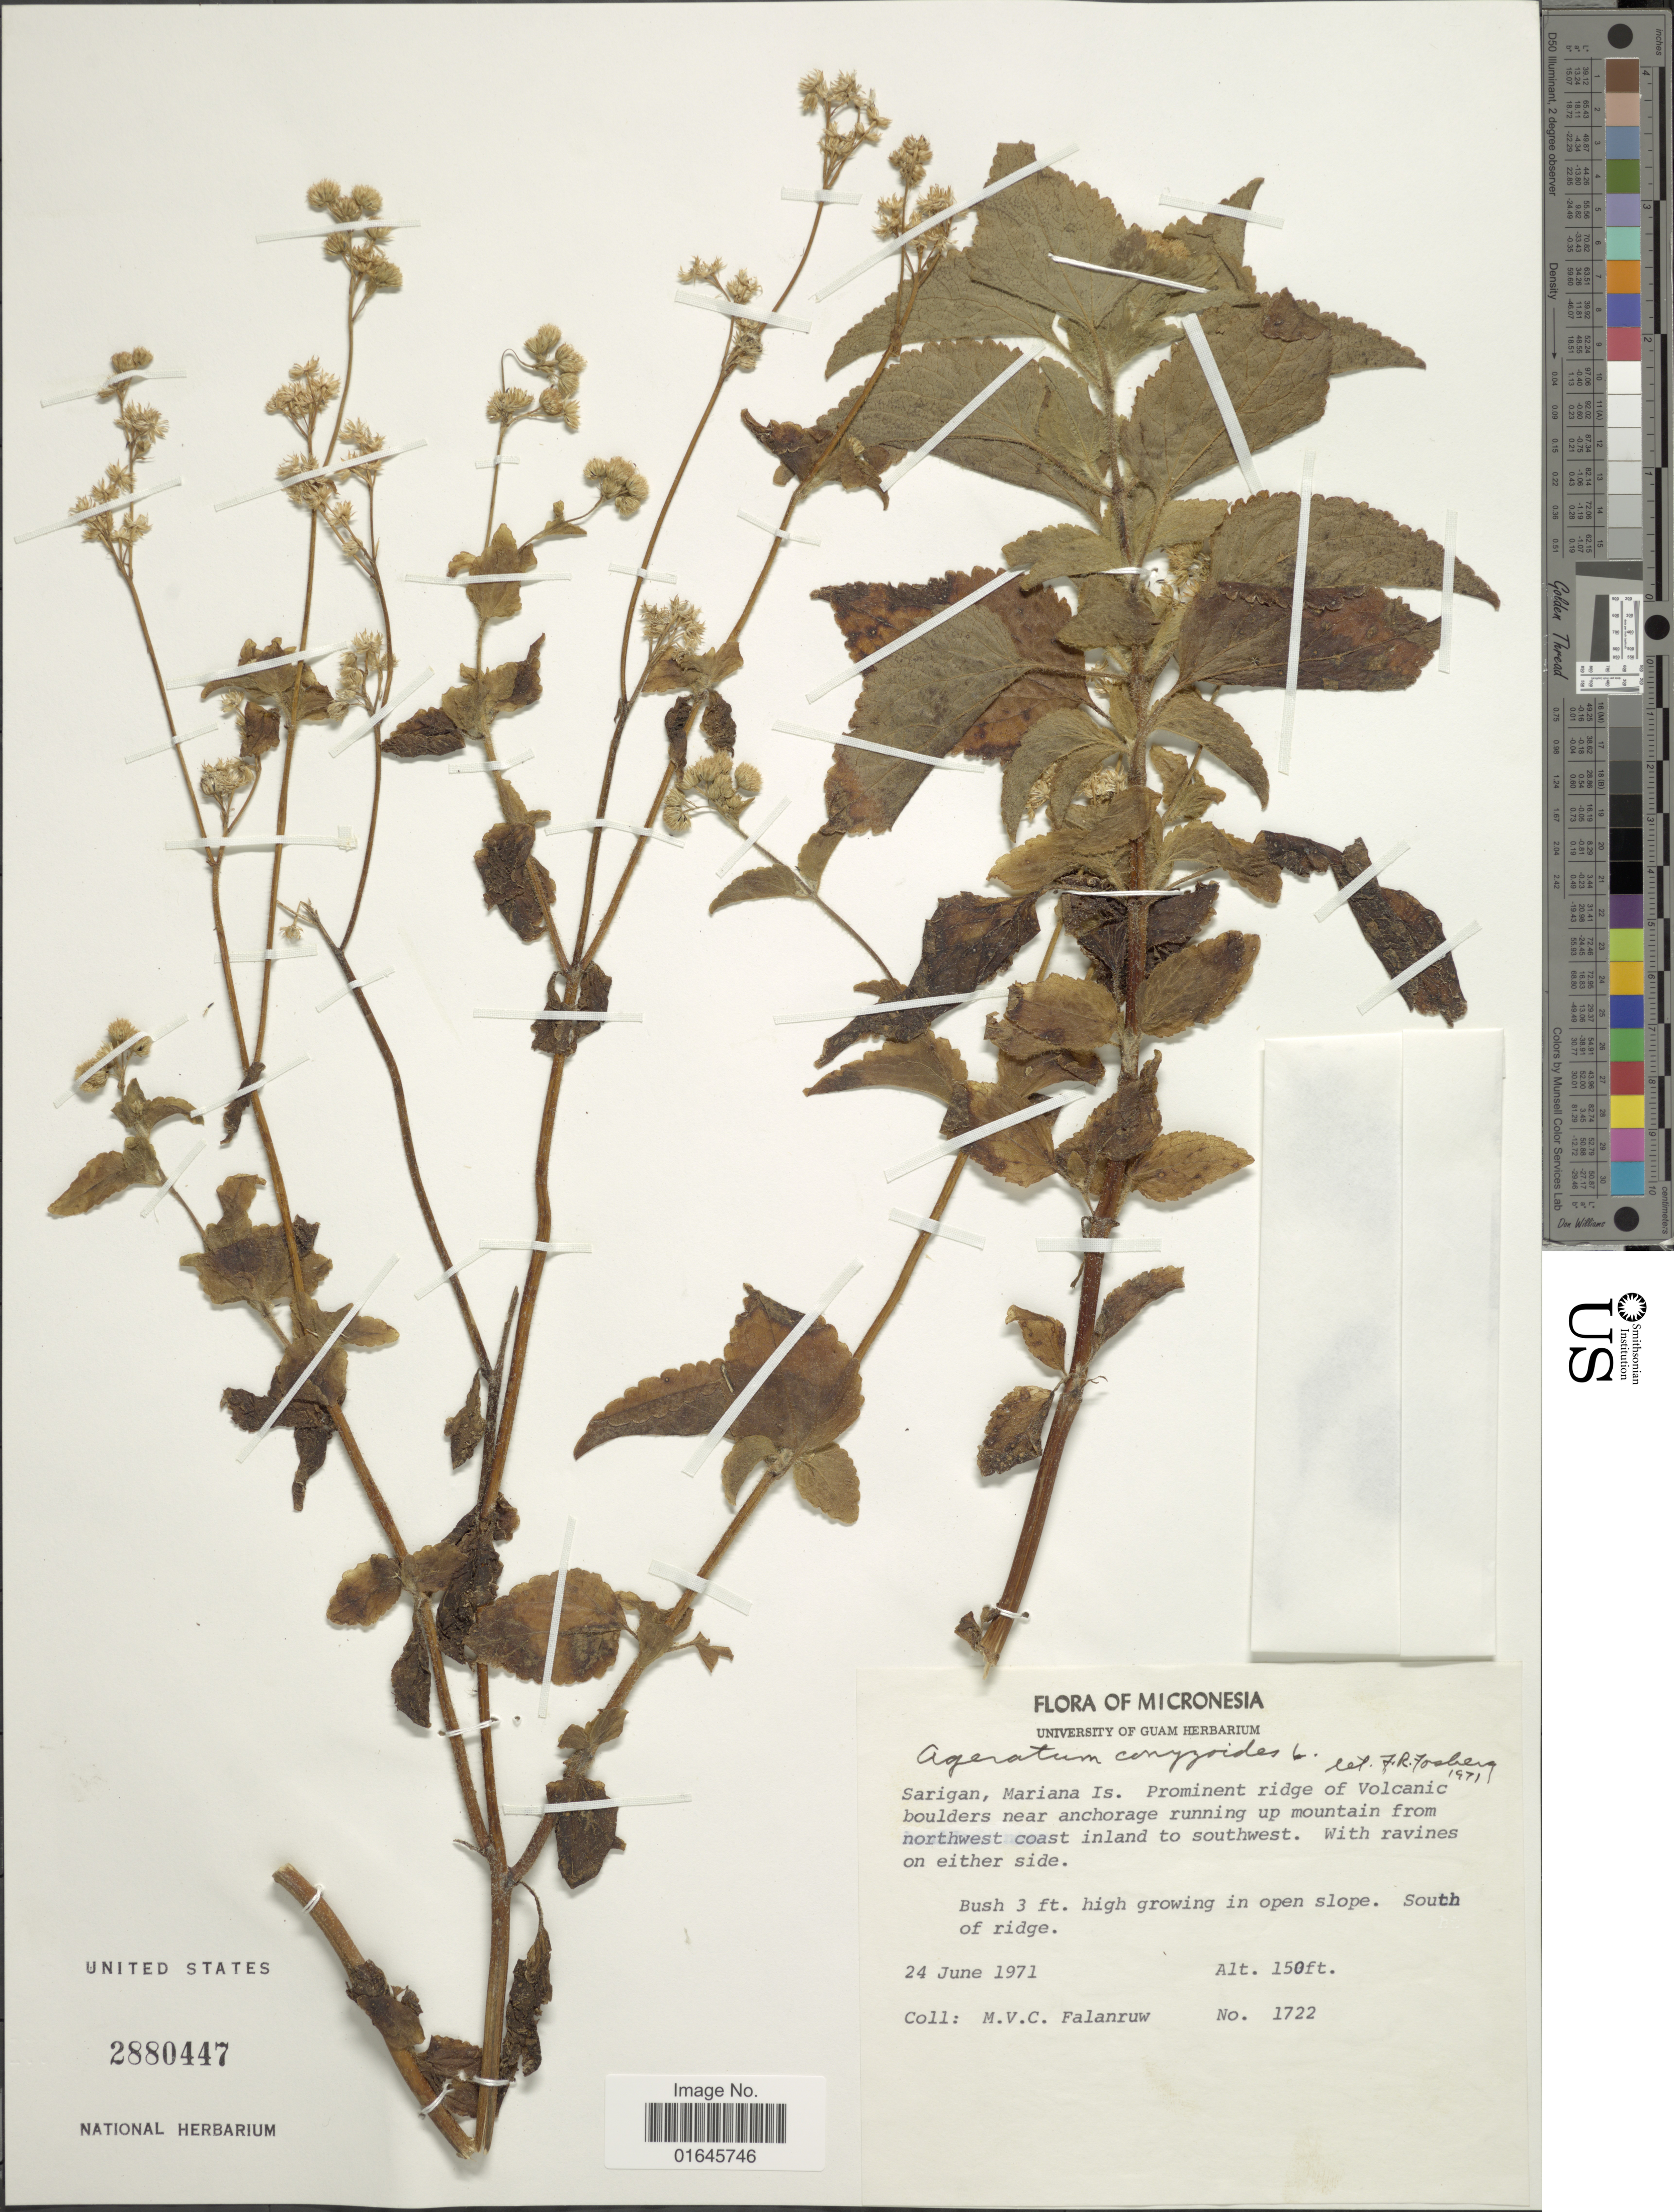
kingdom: Plantae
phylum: Tracheophyta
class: Magnoliopsida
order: Asterales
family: Asteraceae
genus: Ageratum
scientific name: Ageratum conyzoides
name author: L.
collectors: M. V. Falanruw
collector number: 1722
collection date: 1971-06-24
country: Northern Mariana Islands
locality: Sariguan, Mariana Isl. Prominent ridge of Volcanic boulders near anchorage running up mountains from northwest near inland to southwest. Micronesia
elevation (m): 46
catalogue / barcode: US 2880447